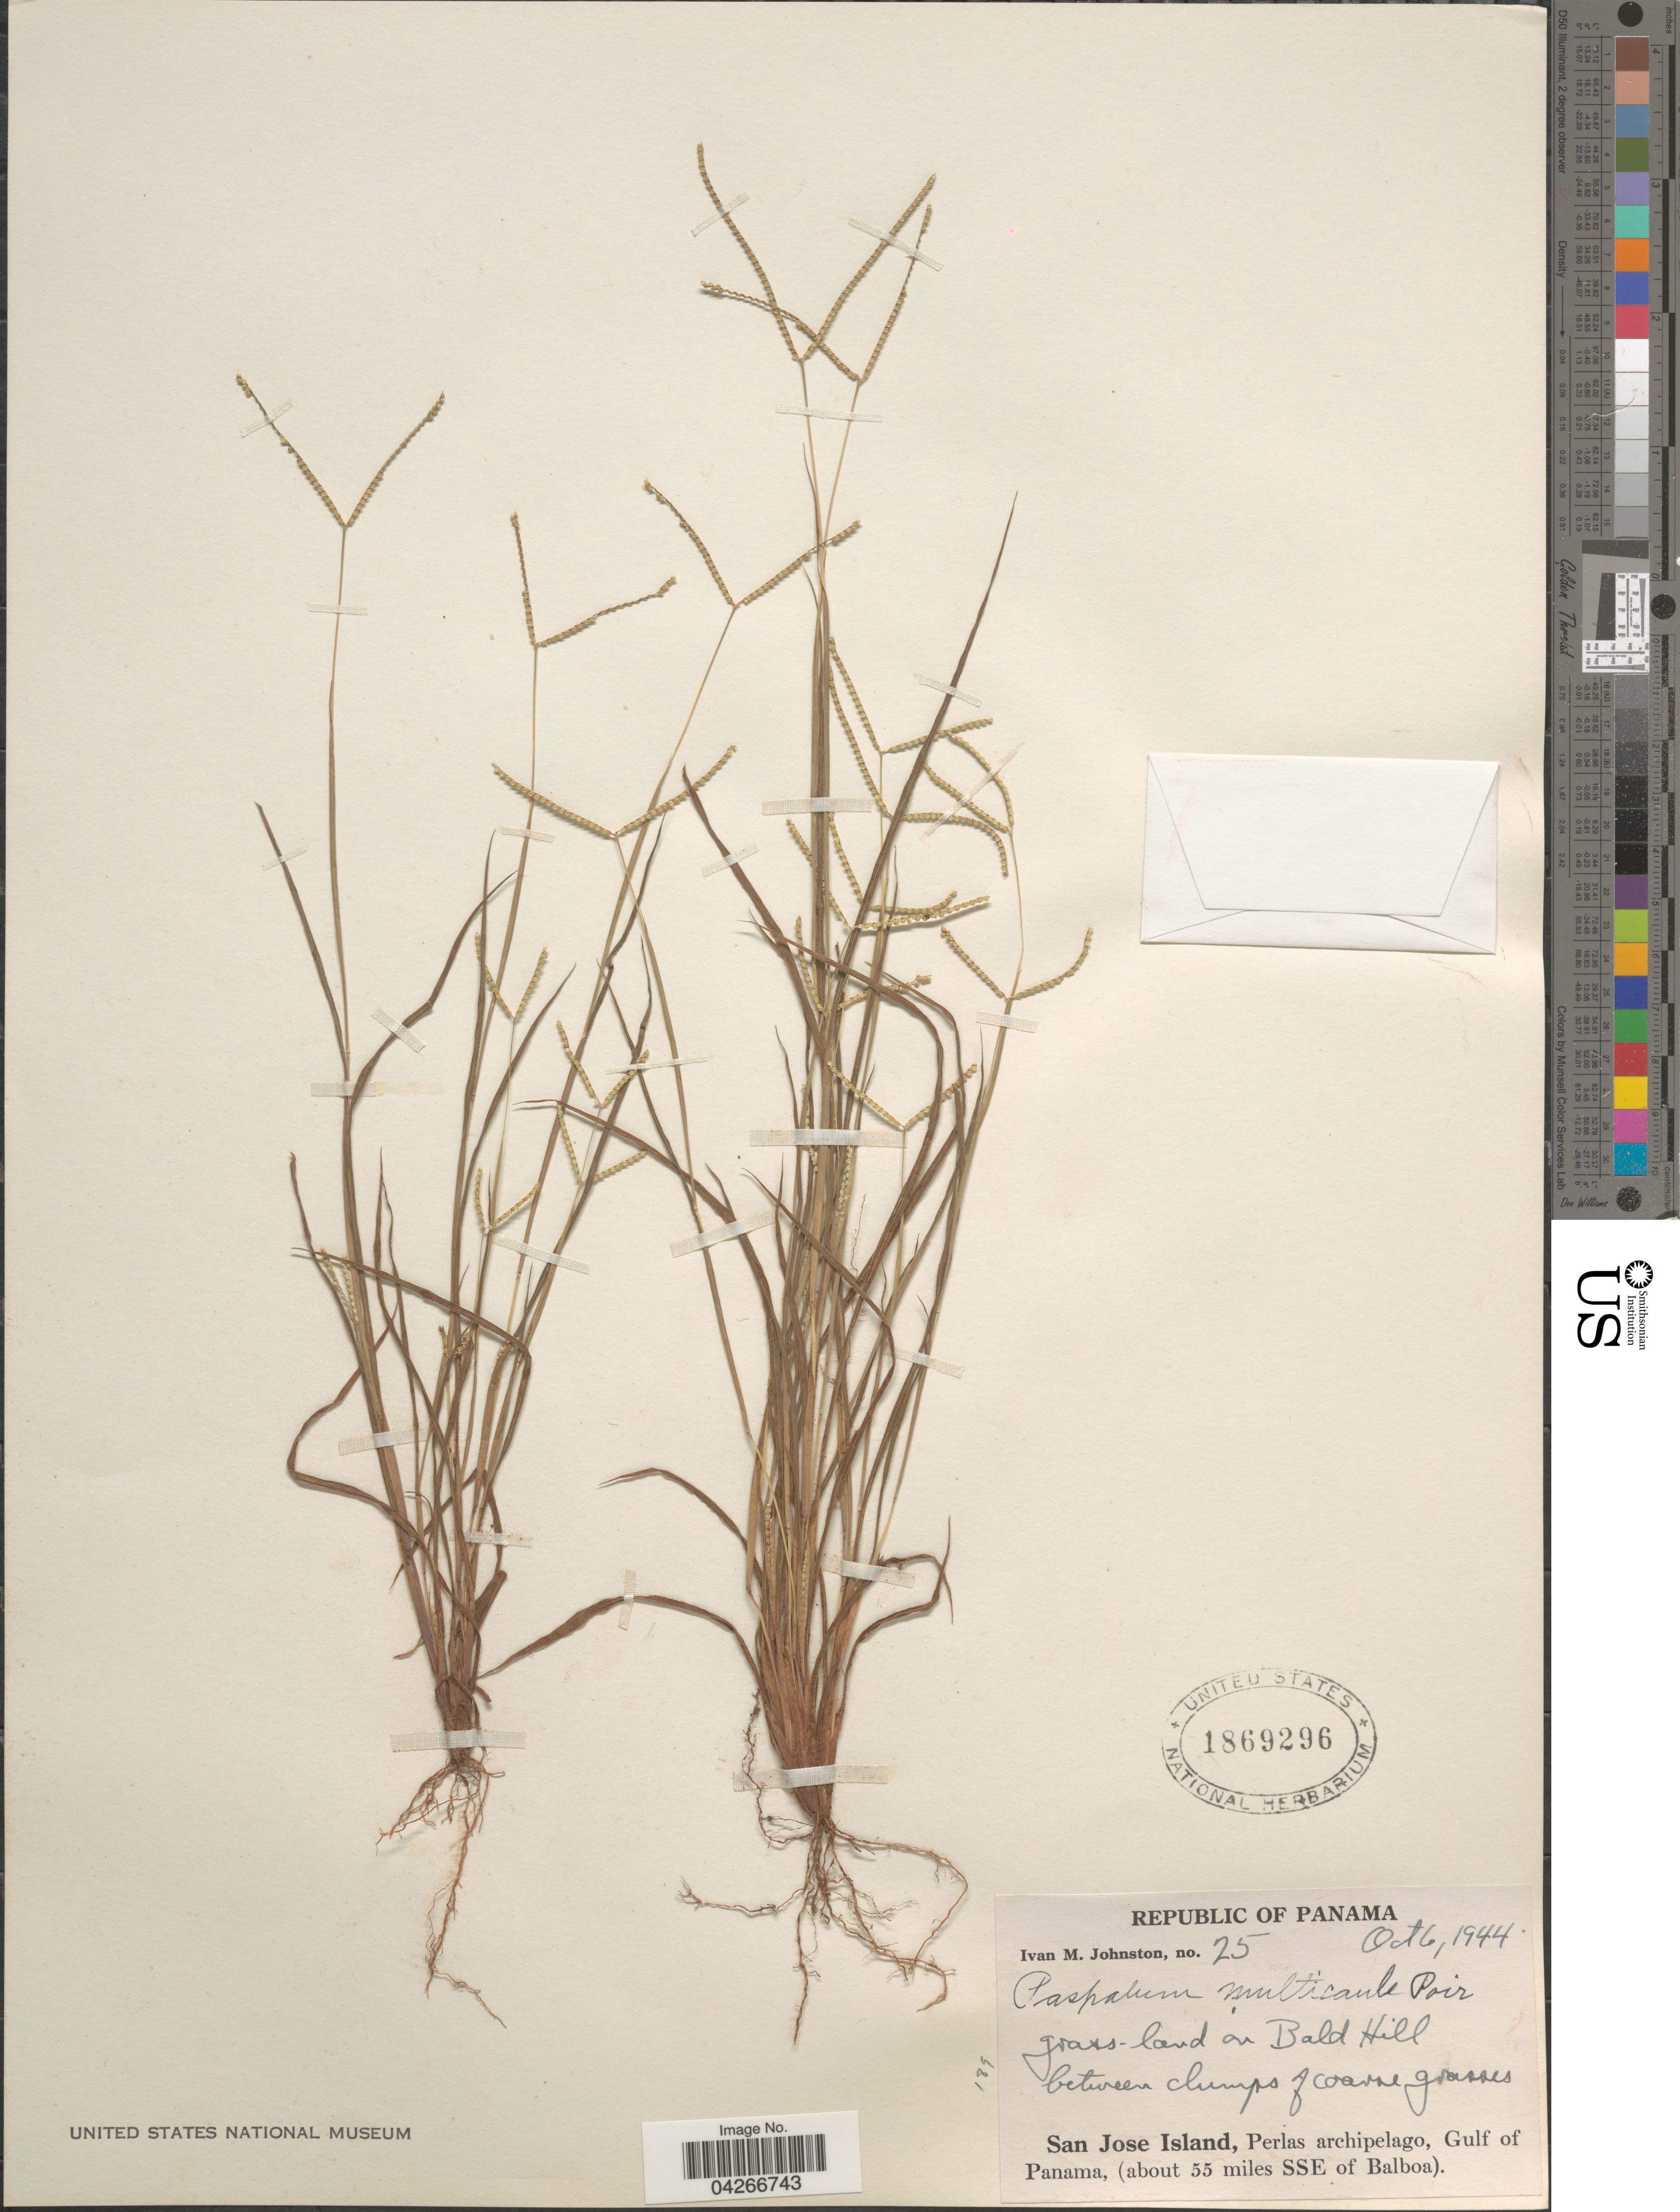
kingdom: Plantae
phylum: Tracheophyta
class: Liliopsida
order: Poales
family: Poaceae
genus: Paspalum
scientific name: Paspalum multicaule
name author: Poir. in Lam.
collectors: I.M. Johnston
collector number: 25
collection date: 1944-10-06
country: Panama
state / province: Panamá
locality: Republic of Panama. On Bald Hill. San Jose Island, Perlas archipelago, Gulf of Panama, (about 55 miles SSE of Balboa).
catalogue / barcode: US 1869296